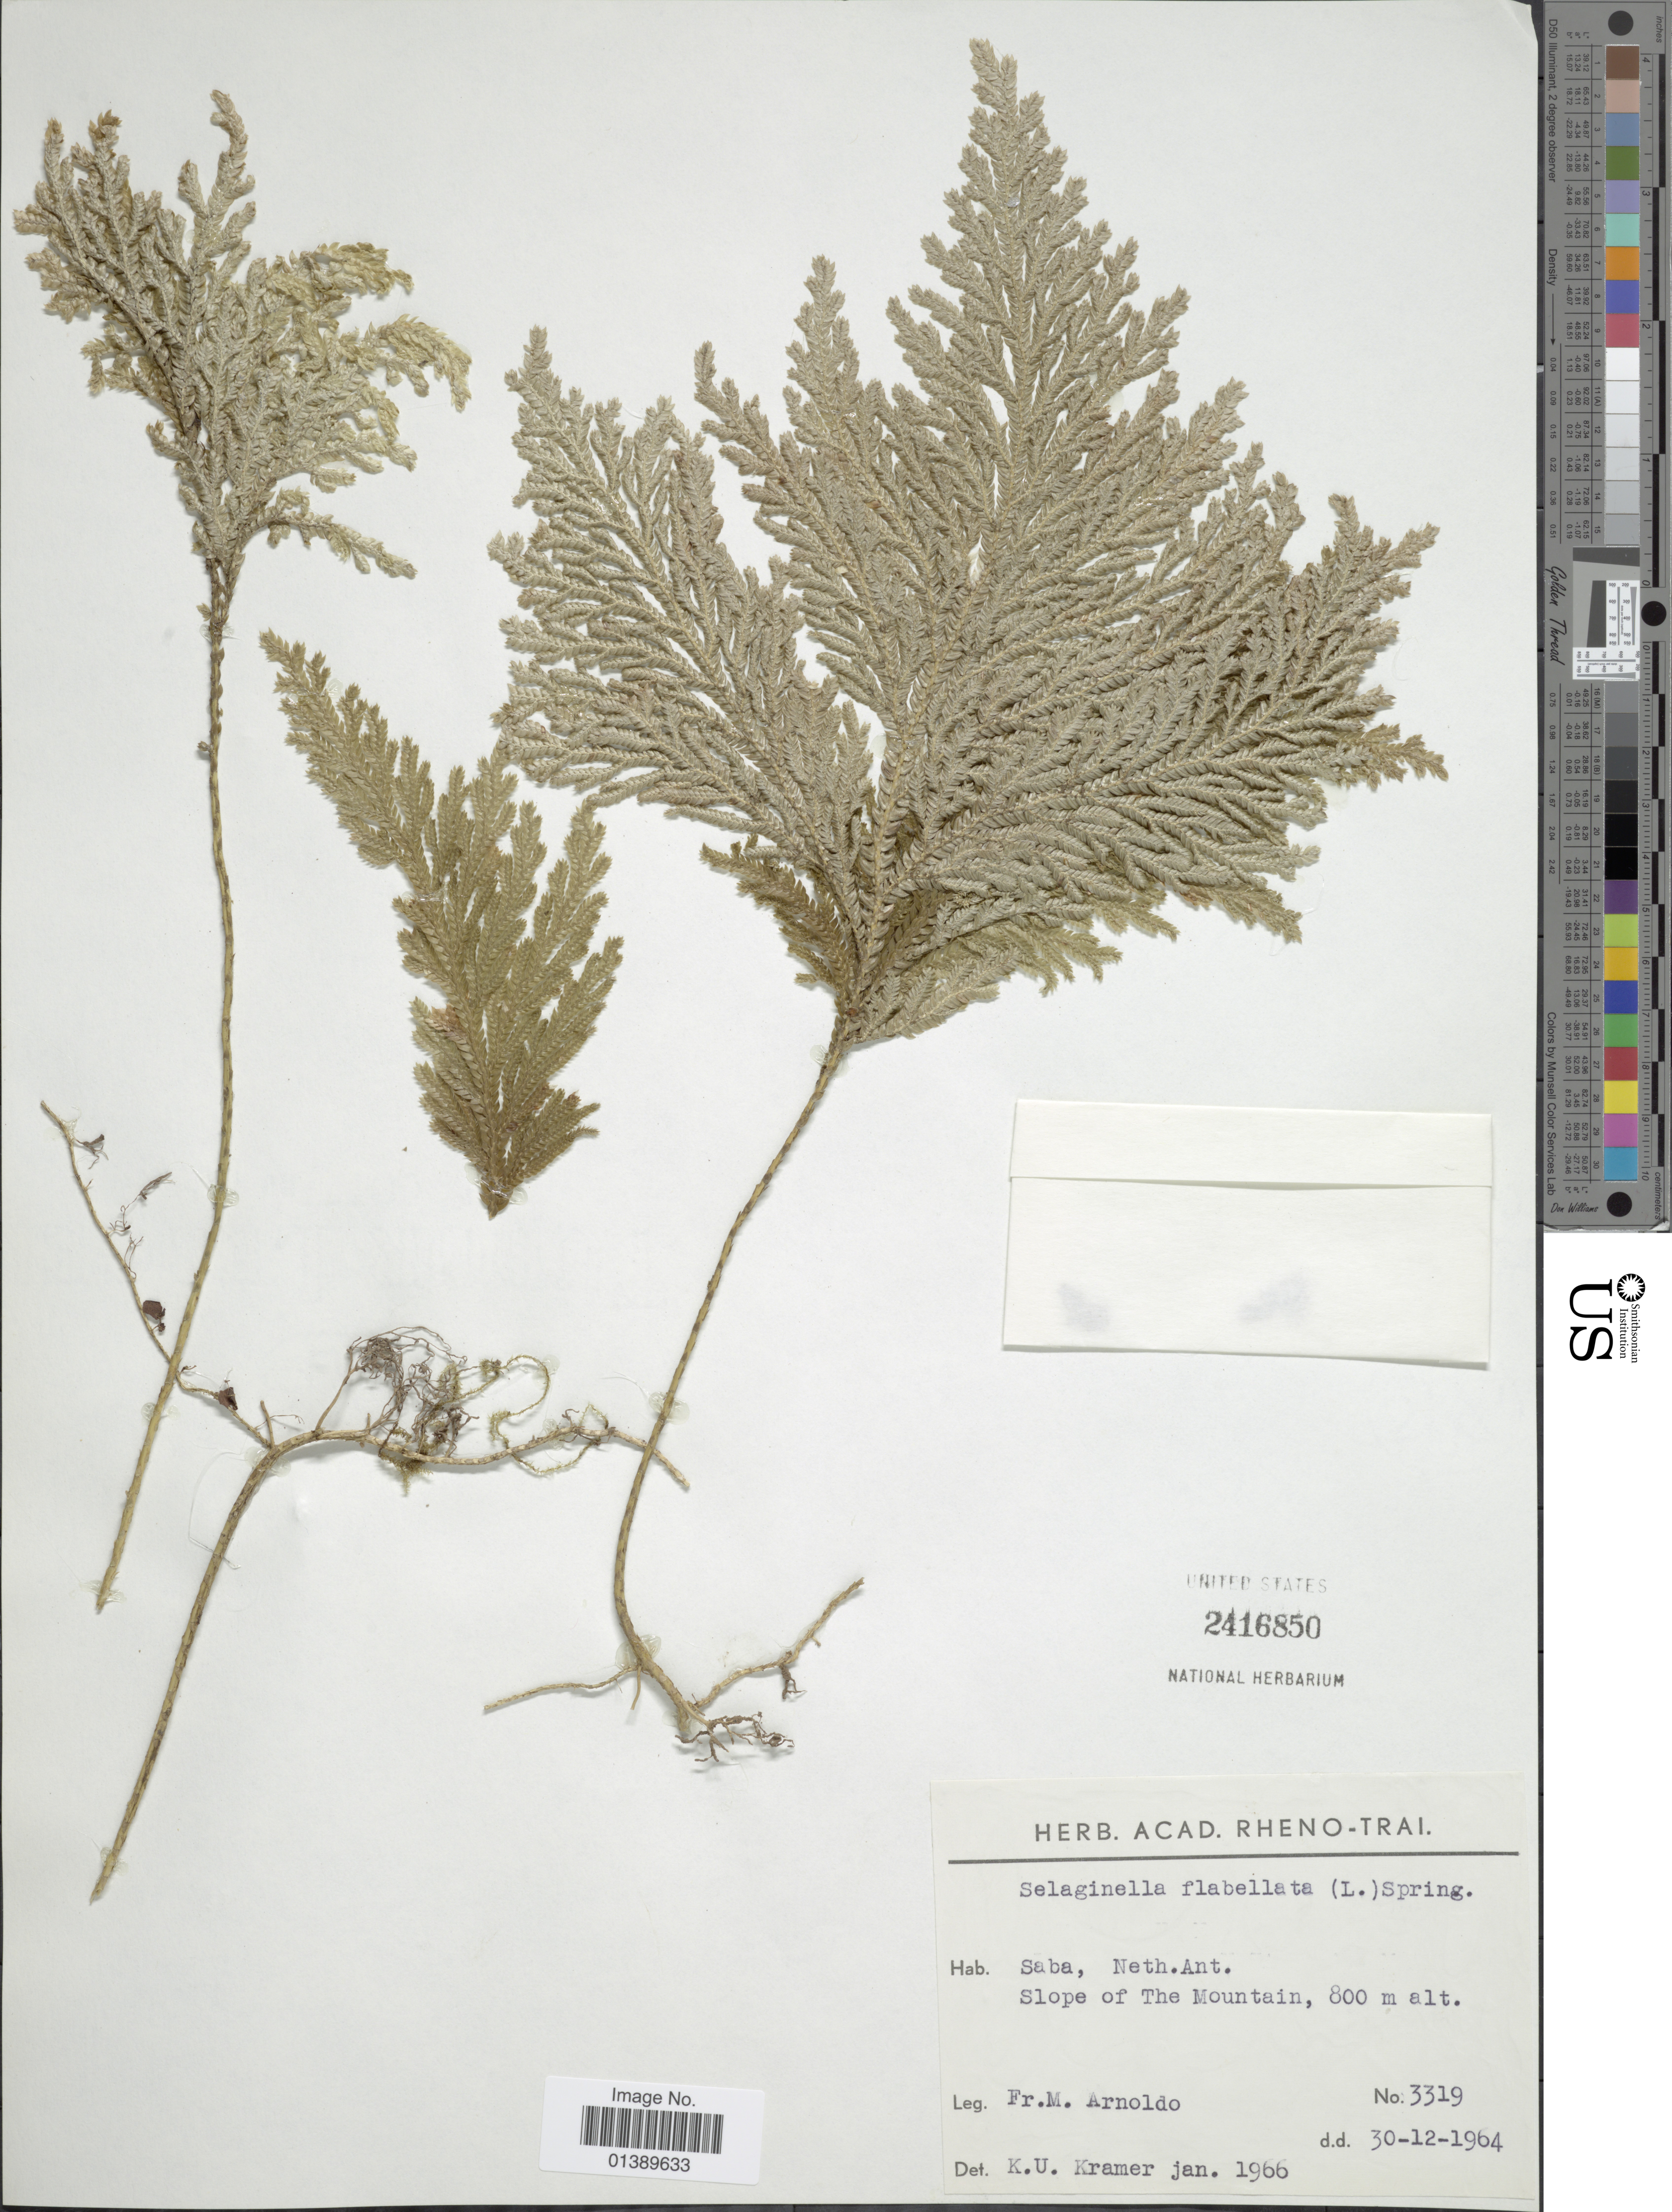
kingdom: Plantae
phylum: Tracheophyta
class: Lycopodiopsida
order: Selaginellales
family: Selaginellaceae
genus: Selaginella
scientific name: Selaginella flabellata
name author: L.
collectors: N. Arnoldo-Broeders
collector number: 3319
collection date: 1964-12-30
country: Netherlands Antilles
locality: Saba, Slope of The Mountain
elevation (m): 800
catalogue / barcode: US 2416850